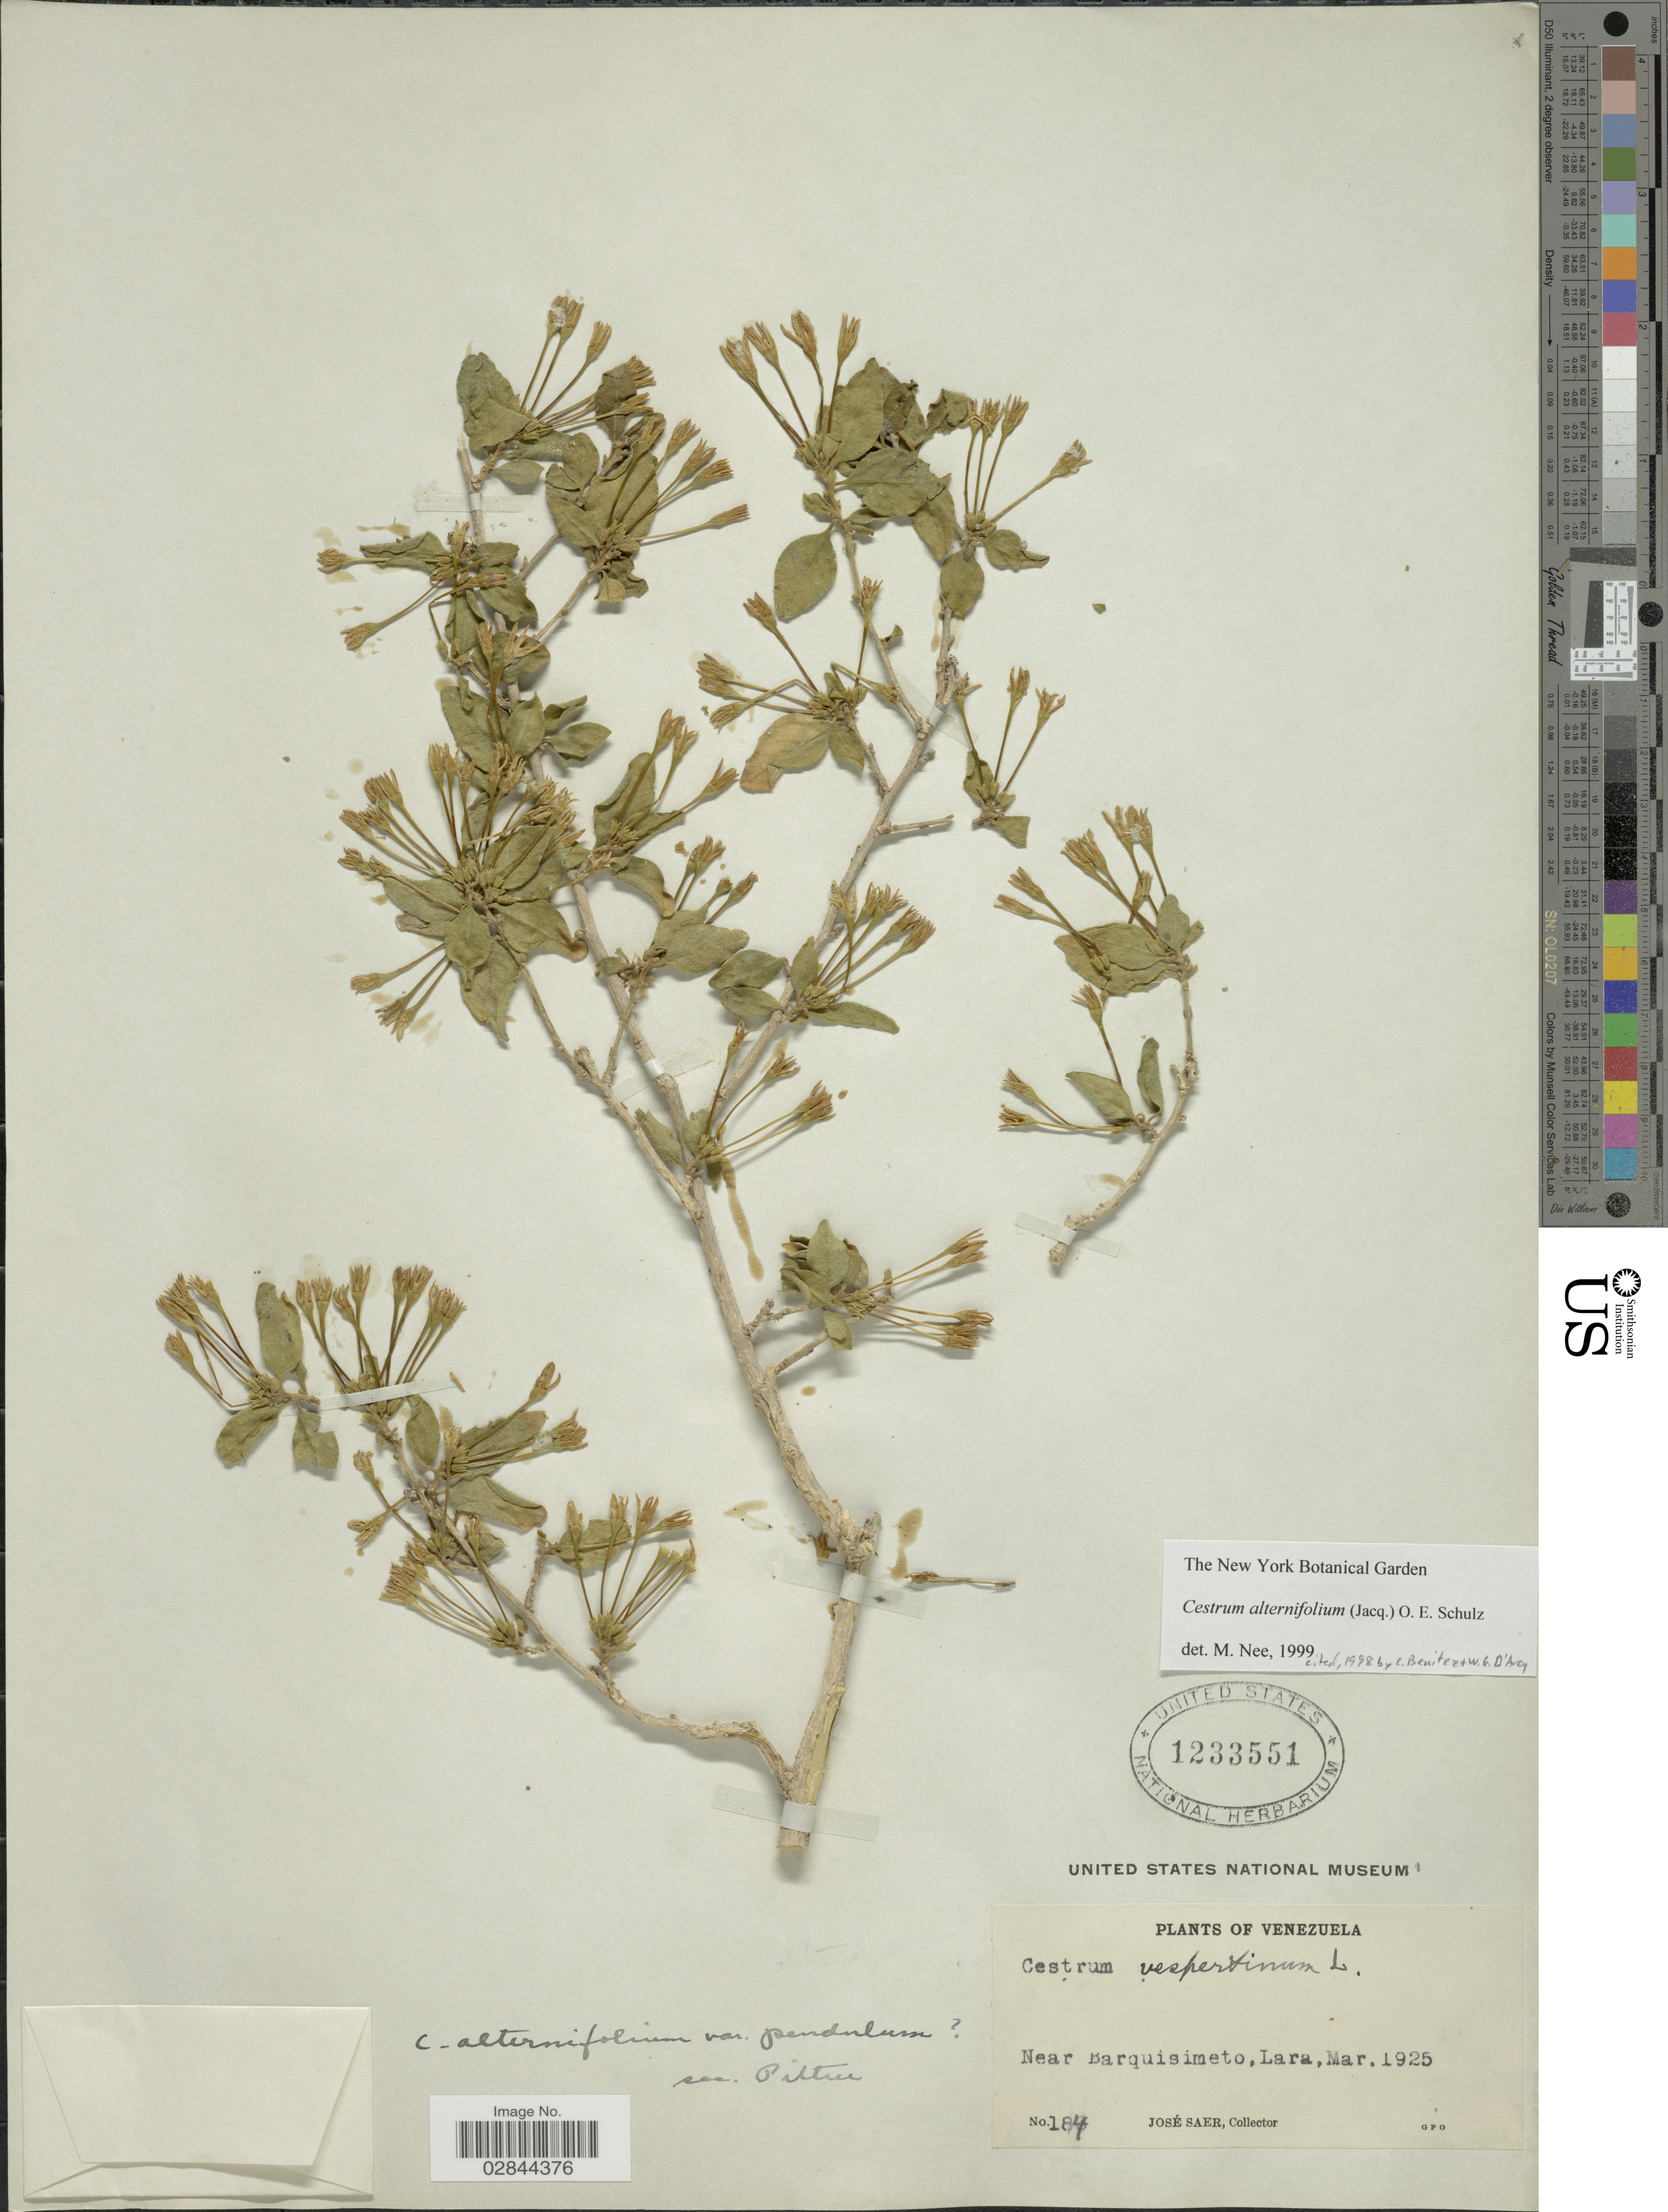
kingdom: Plantae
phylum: Tracheophyta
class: Magnoliopsida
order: Solanales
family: Solanaceae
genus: Cestrum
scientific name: Cestrum alternifolium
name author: (Jacq.) O.E. Schulz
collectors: J. Saer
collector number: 184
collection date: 1925-03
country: Venezuela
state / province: Lara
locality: Near Barquisimeto.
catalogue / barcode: US 1233551